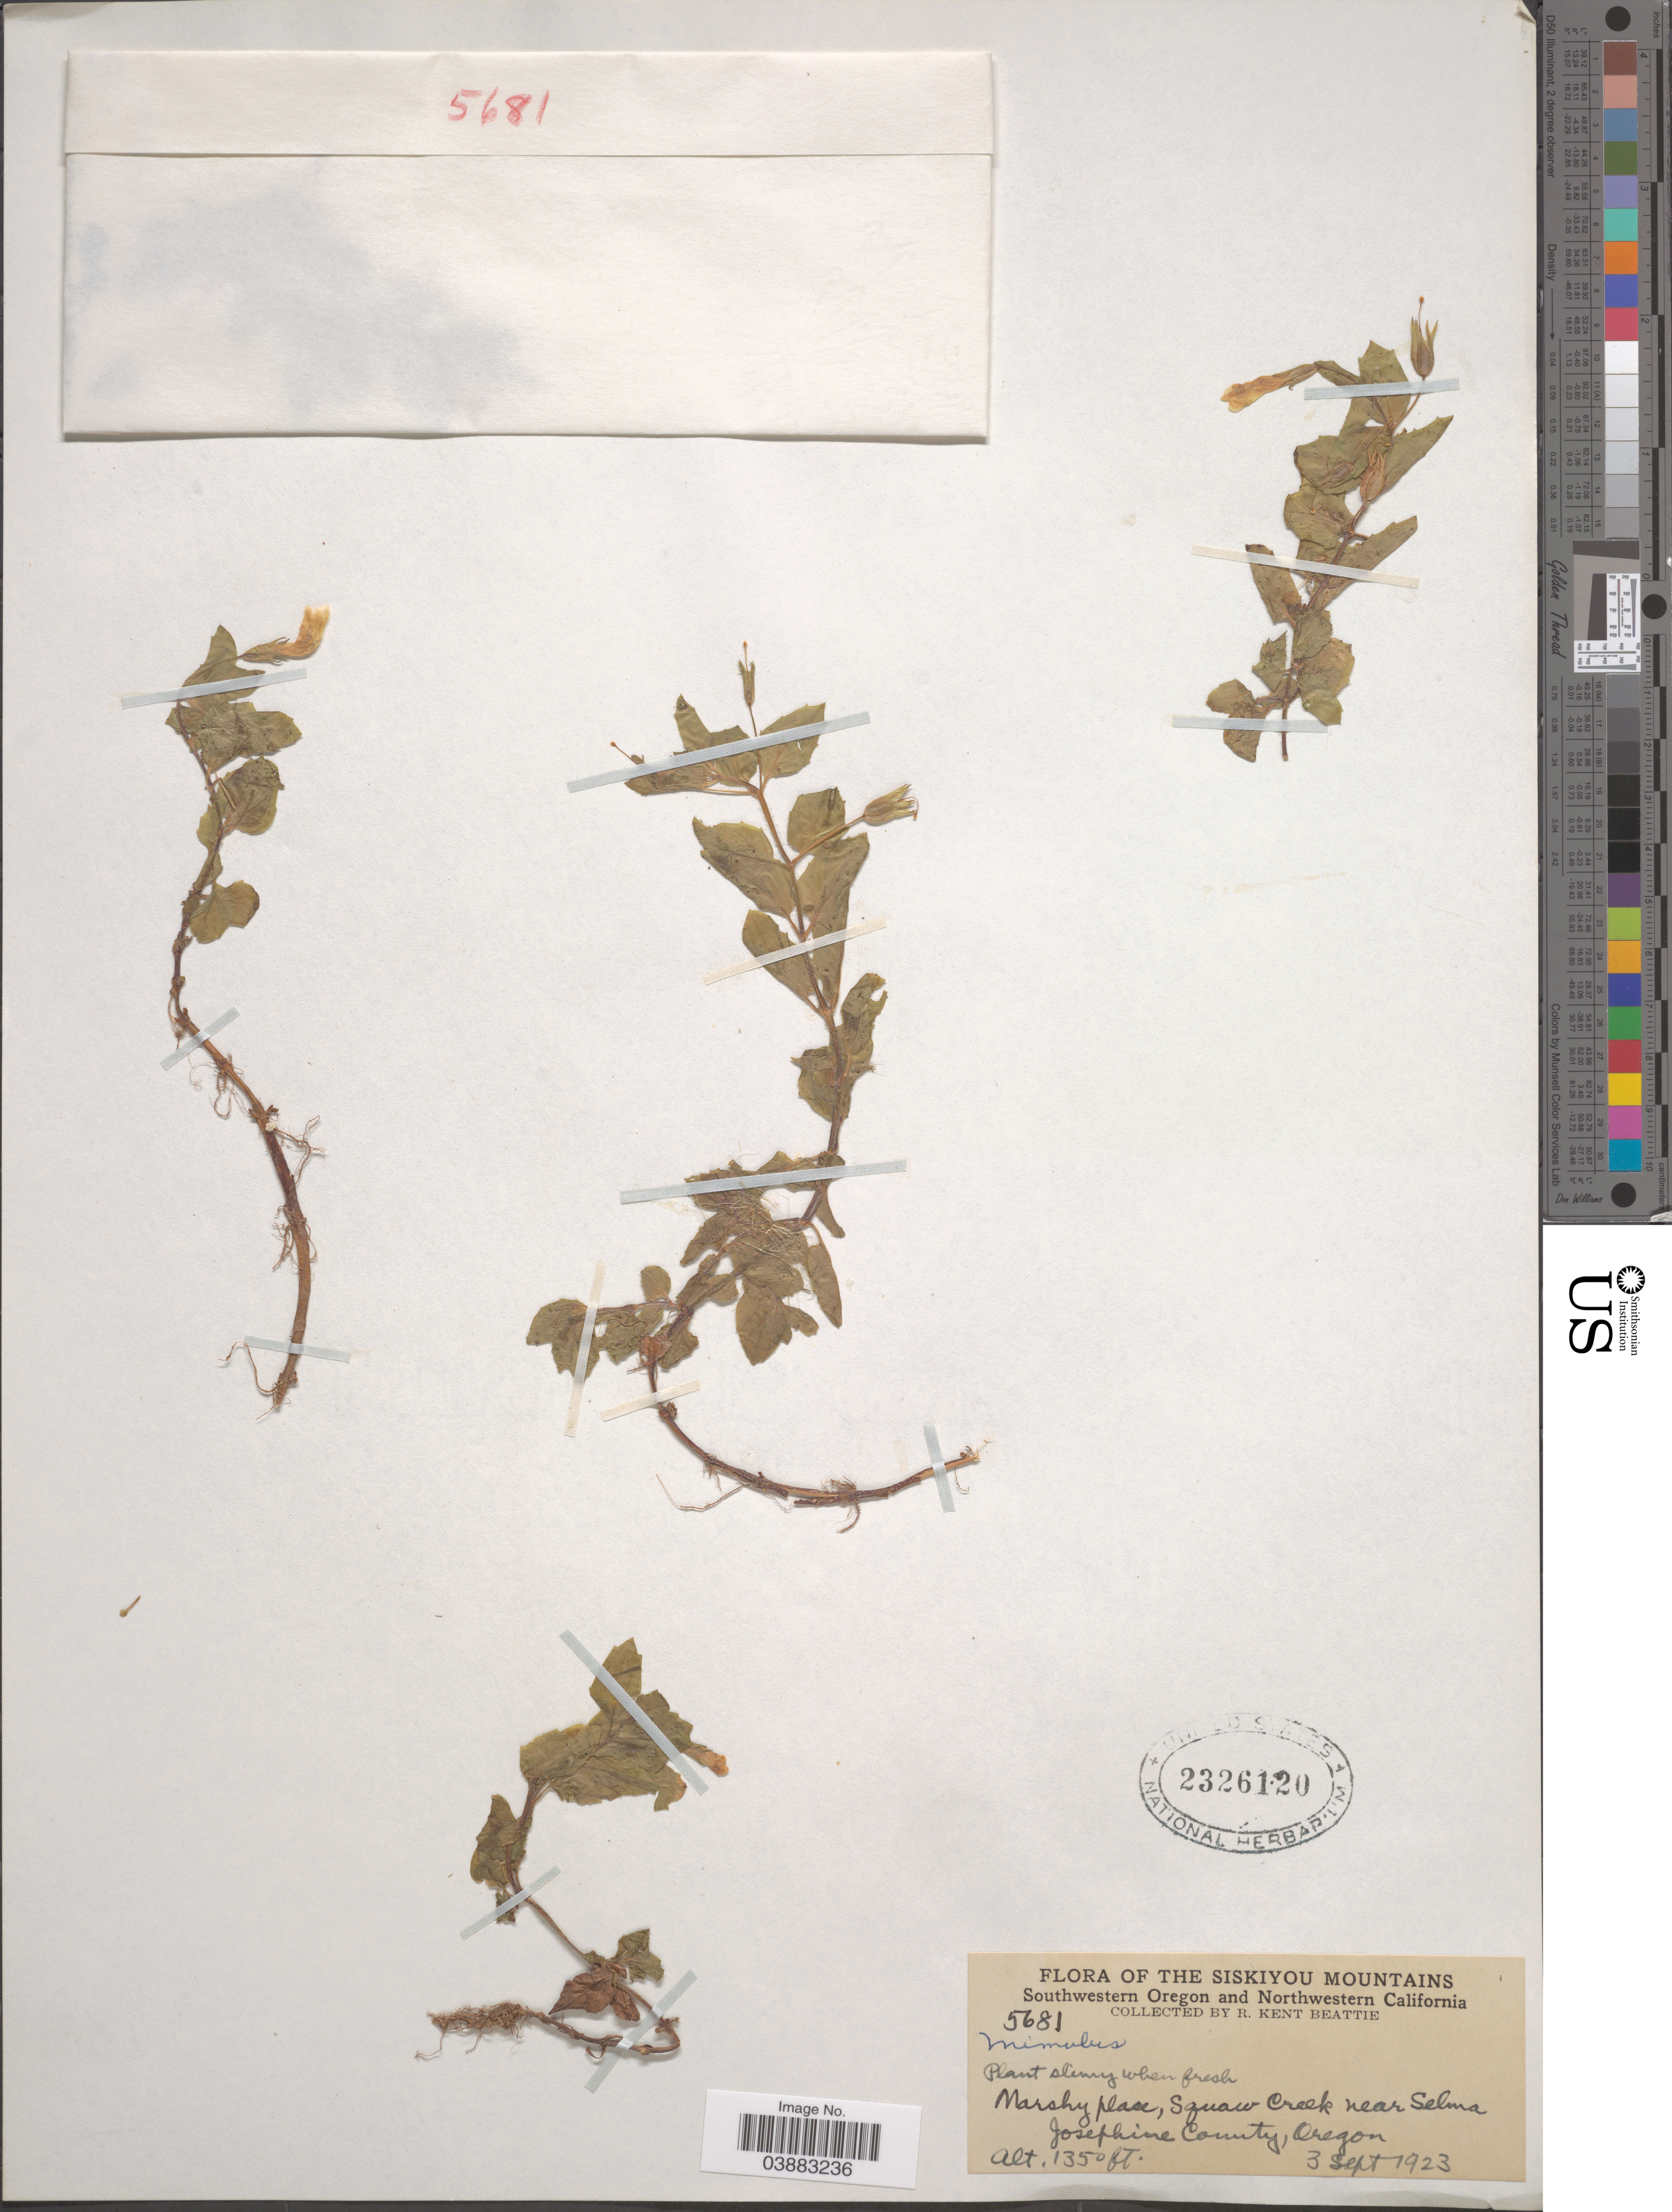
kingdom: Plantae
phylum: Tracheophyta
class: Magnoliopsida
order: Lamiales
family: Phrymaceae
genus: Mimulus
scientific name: Mimulus sp.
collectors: R. K. Beattie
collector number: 5681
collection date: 1923-09-03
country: United States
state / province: Oregon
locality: Siskiyou Mountains. Southwestern Oregon. Marshy place, Squaw Creek near Selma. Josephine County.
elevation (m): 411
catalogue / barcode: US 2326120